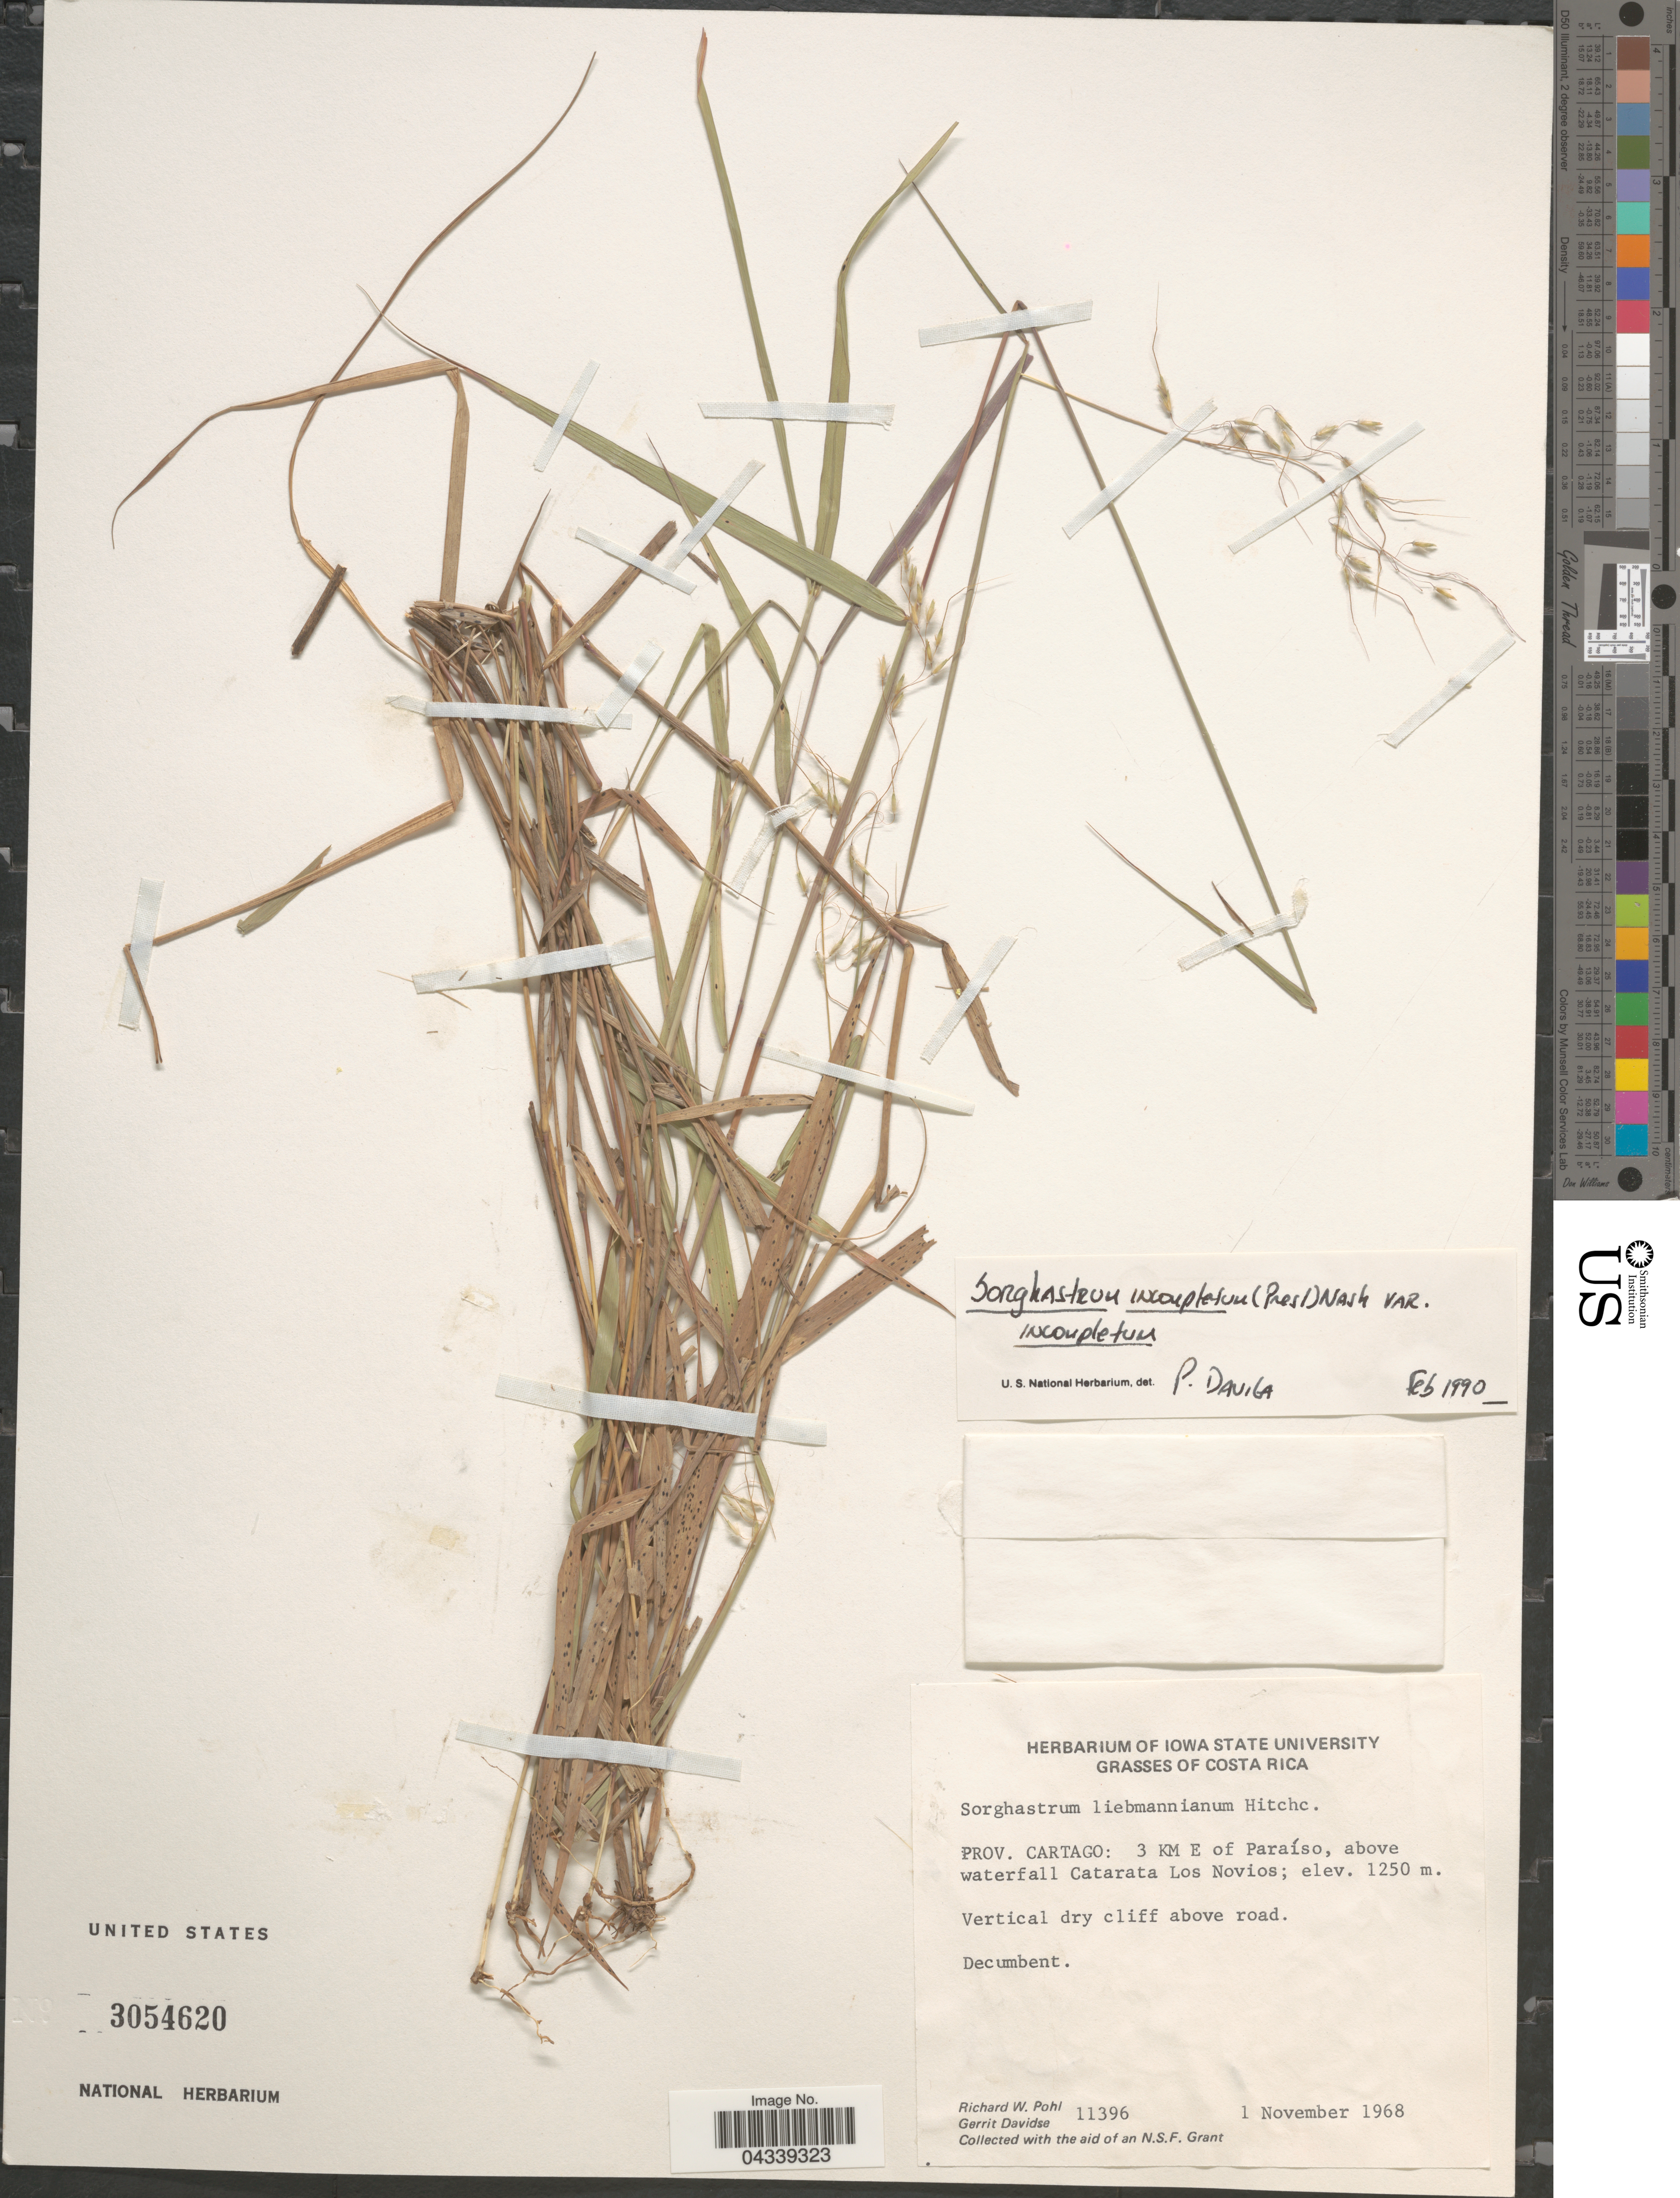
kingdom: Plantae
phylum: Tracheophyta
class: Liliopsida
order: Poales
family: Poaceae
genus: Sorghastrum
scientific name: Sorghastrum incompletum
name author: (J. Presl) Nash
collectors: R. W. Pohl & G. Davidse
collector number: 11396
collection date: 1968-11-01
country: Costa Rica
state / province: Cartago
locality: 3 KM E of Paraíso, above waterfall Catarata Los Novios.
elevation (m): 1250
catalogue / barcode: US 3054620